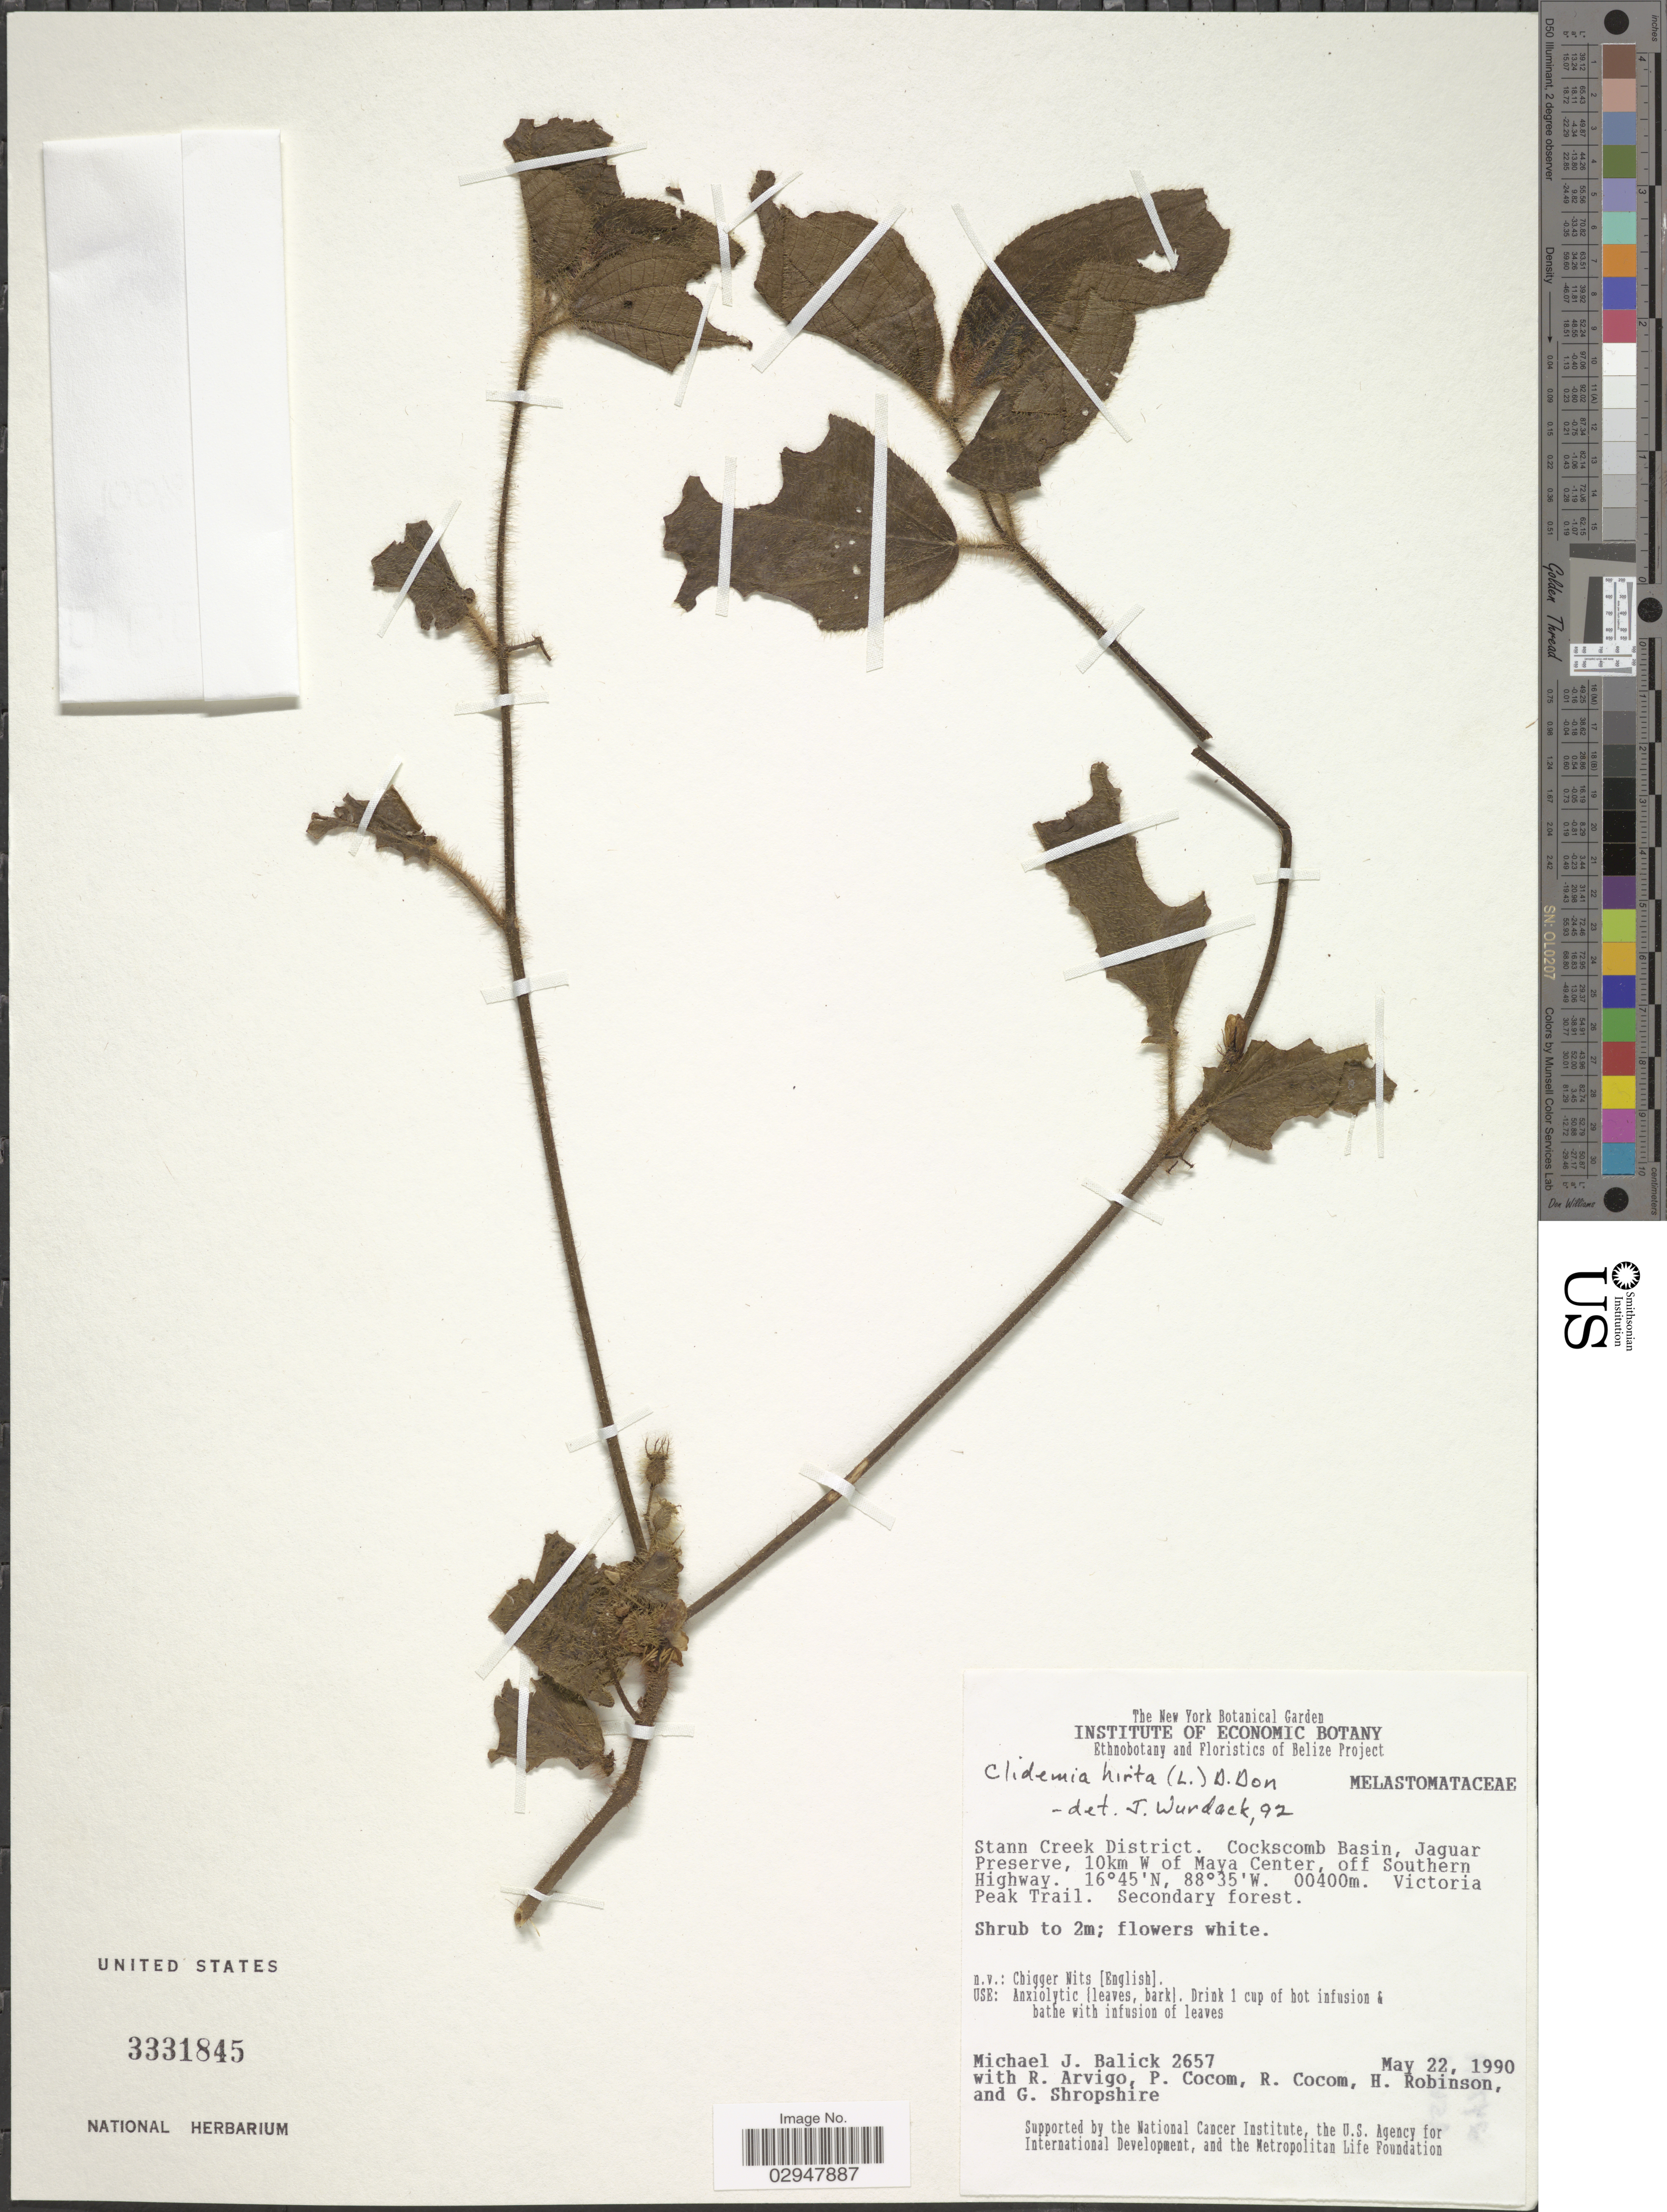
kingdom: Plantae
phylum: Tracheophyta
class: Magnoliopsida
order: Myrtales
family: Melastomataceae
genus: Miconia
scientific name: Miconia hirta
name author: Cogn.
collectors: M. J. Balick, R. Arvigo, P. Cocom, H. Robinson & G. Shropshire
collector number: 2657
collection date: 1990-05-22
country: Belize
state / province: Stann Creek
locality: Stann Creek District, Cockscomb Basin, Jaguar Preserve, 10km W of Maya Center, off Southern Highway, Victoria Peak Trail.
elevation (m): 400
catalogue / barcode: US 3331845